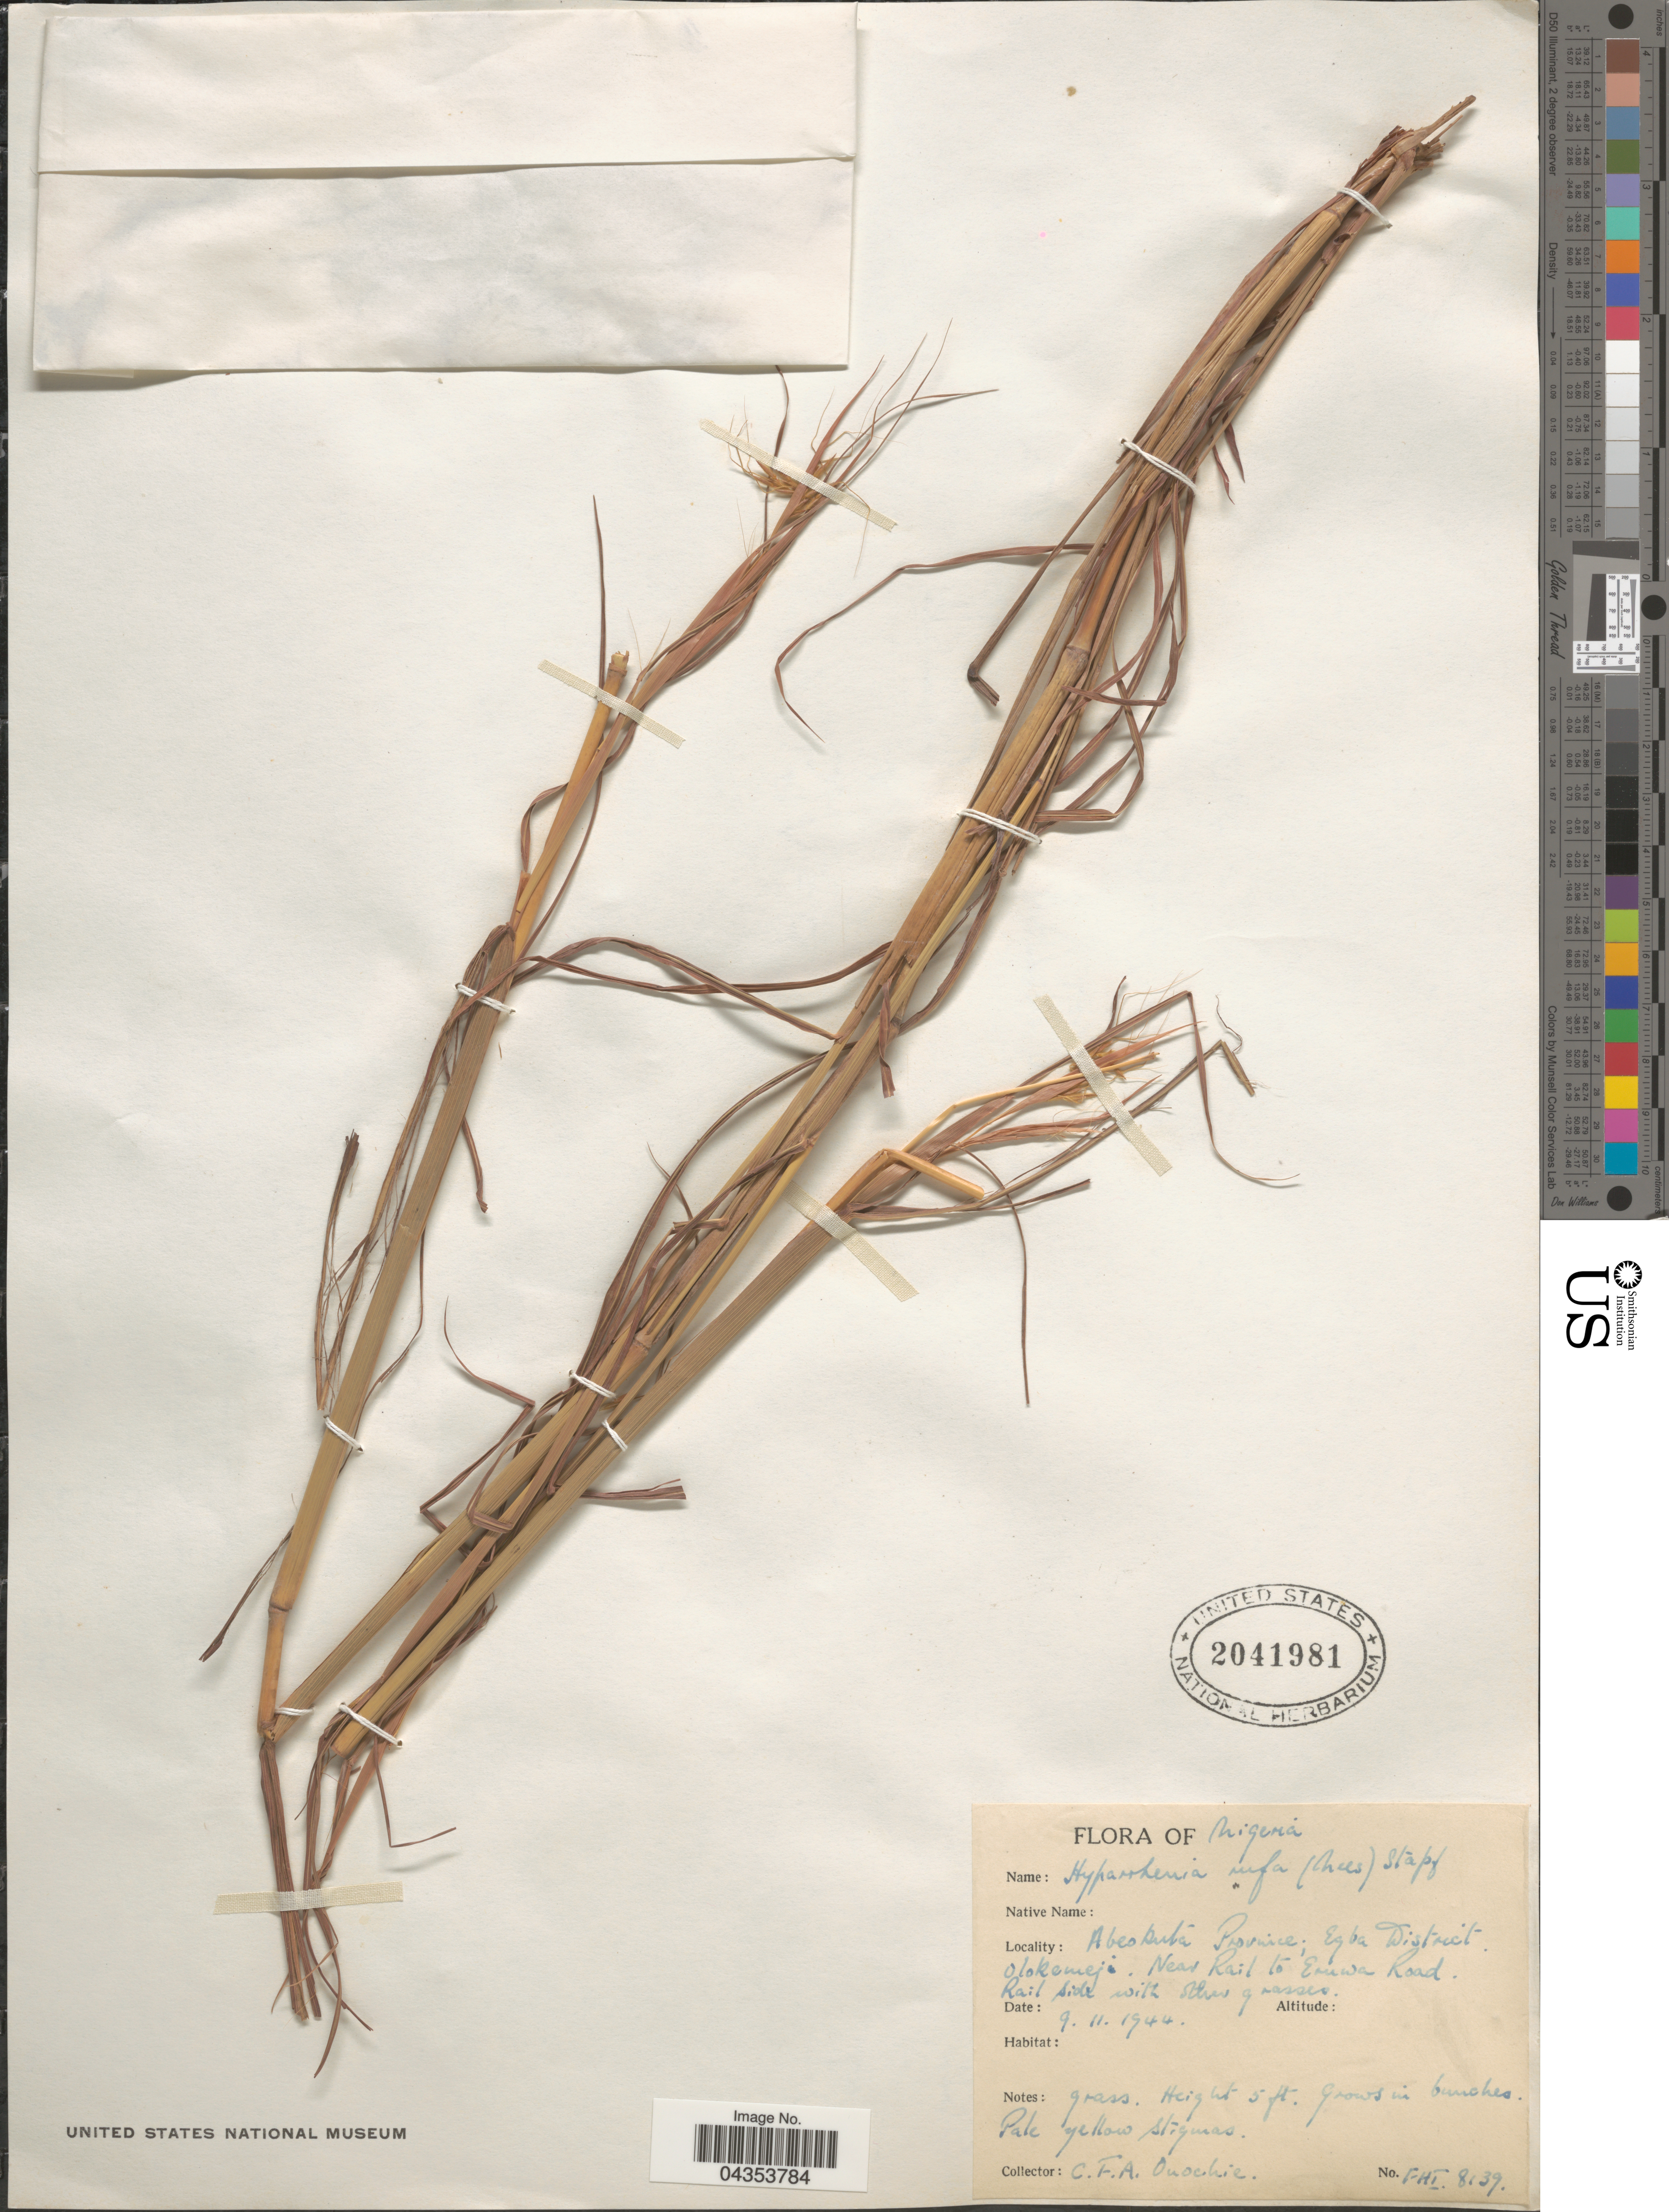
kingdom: Plantae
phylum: Tracheophyta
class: Liliopsida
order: Poales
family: Poaceae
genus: Hyparrhenia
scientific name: Hyparrhenia rufa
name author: (Nees) Stapf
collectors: C. Onochie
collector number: FHI8139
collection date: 1944-11-09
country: Nigeria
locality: Abeokuta Province; Egba District Olokemeji. Near Rail to Eruwa Road.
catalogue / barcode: US 2041981